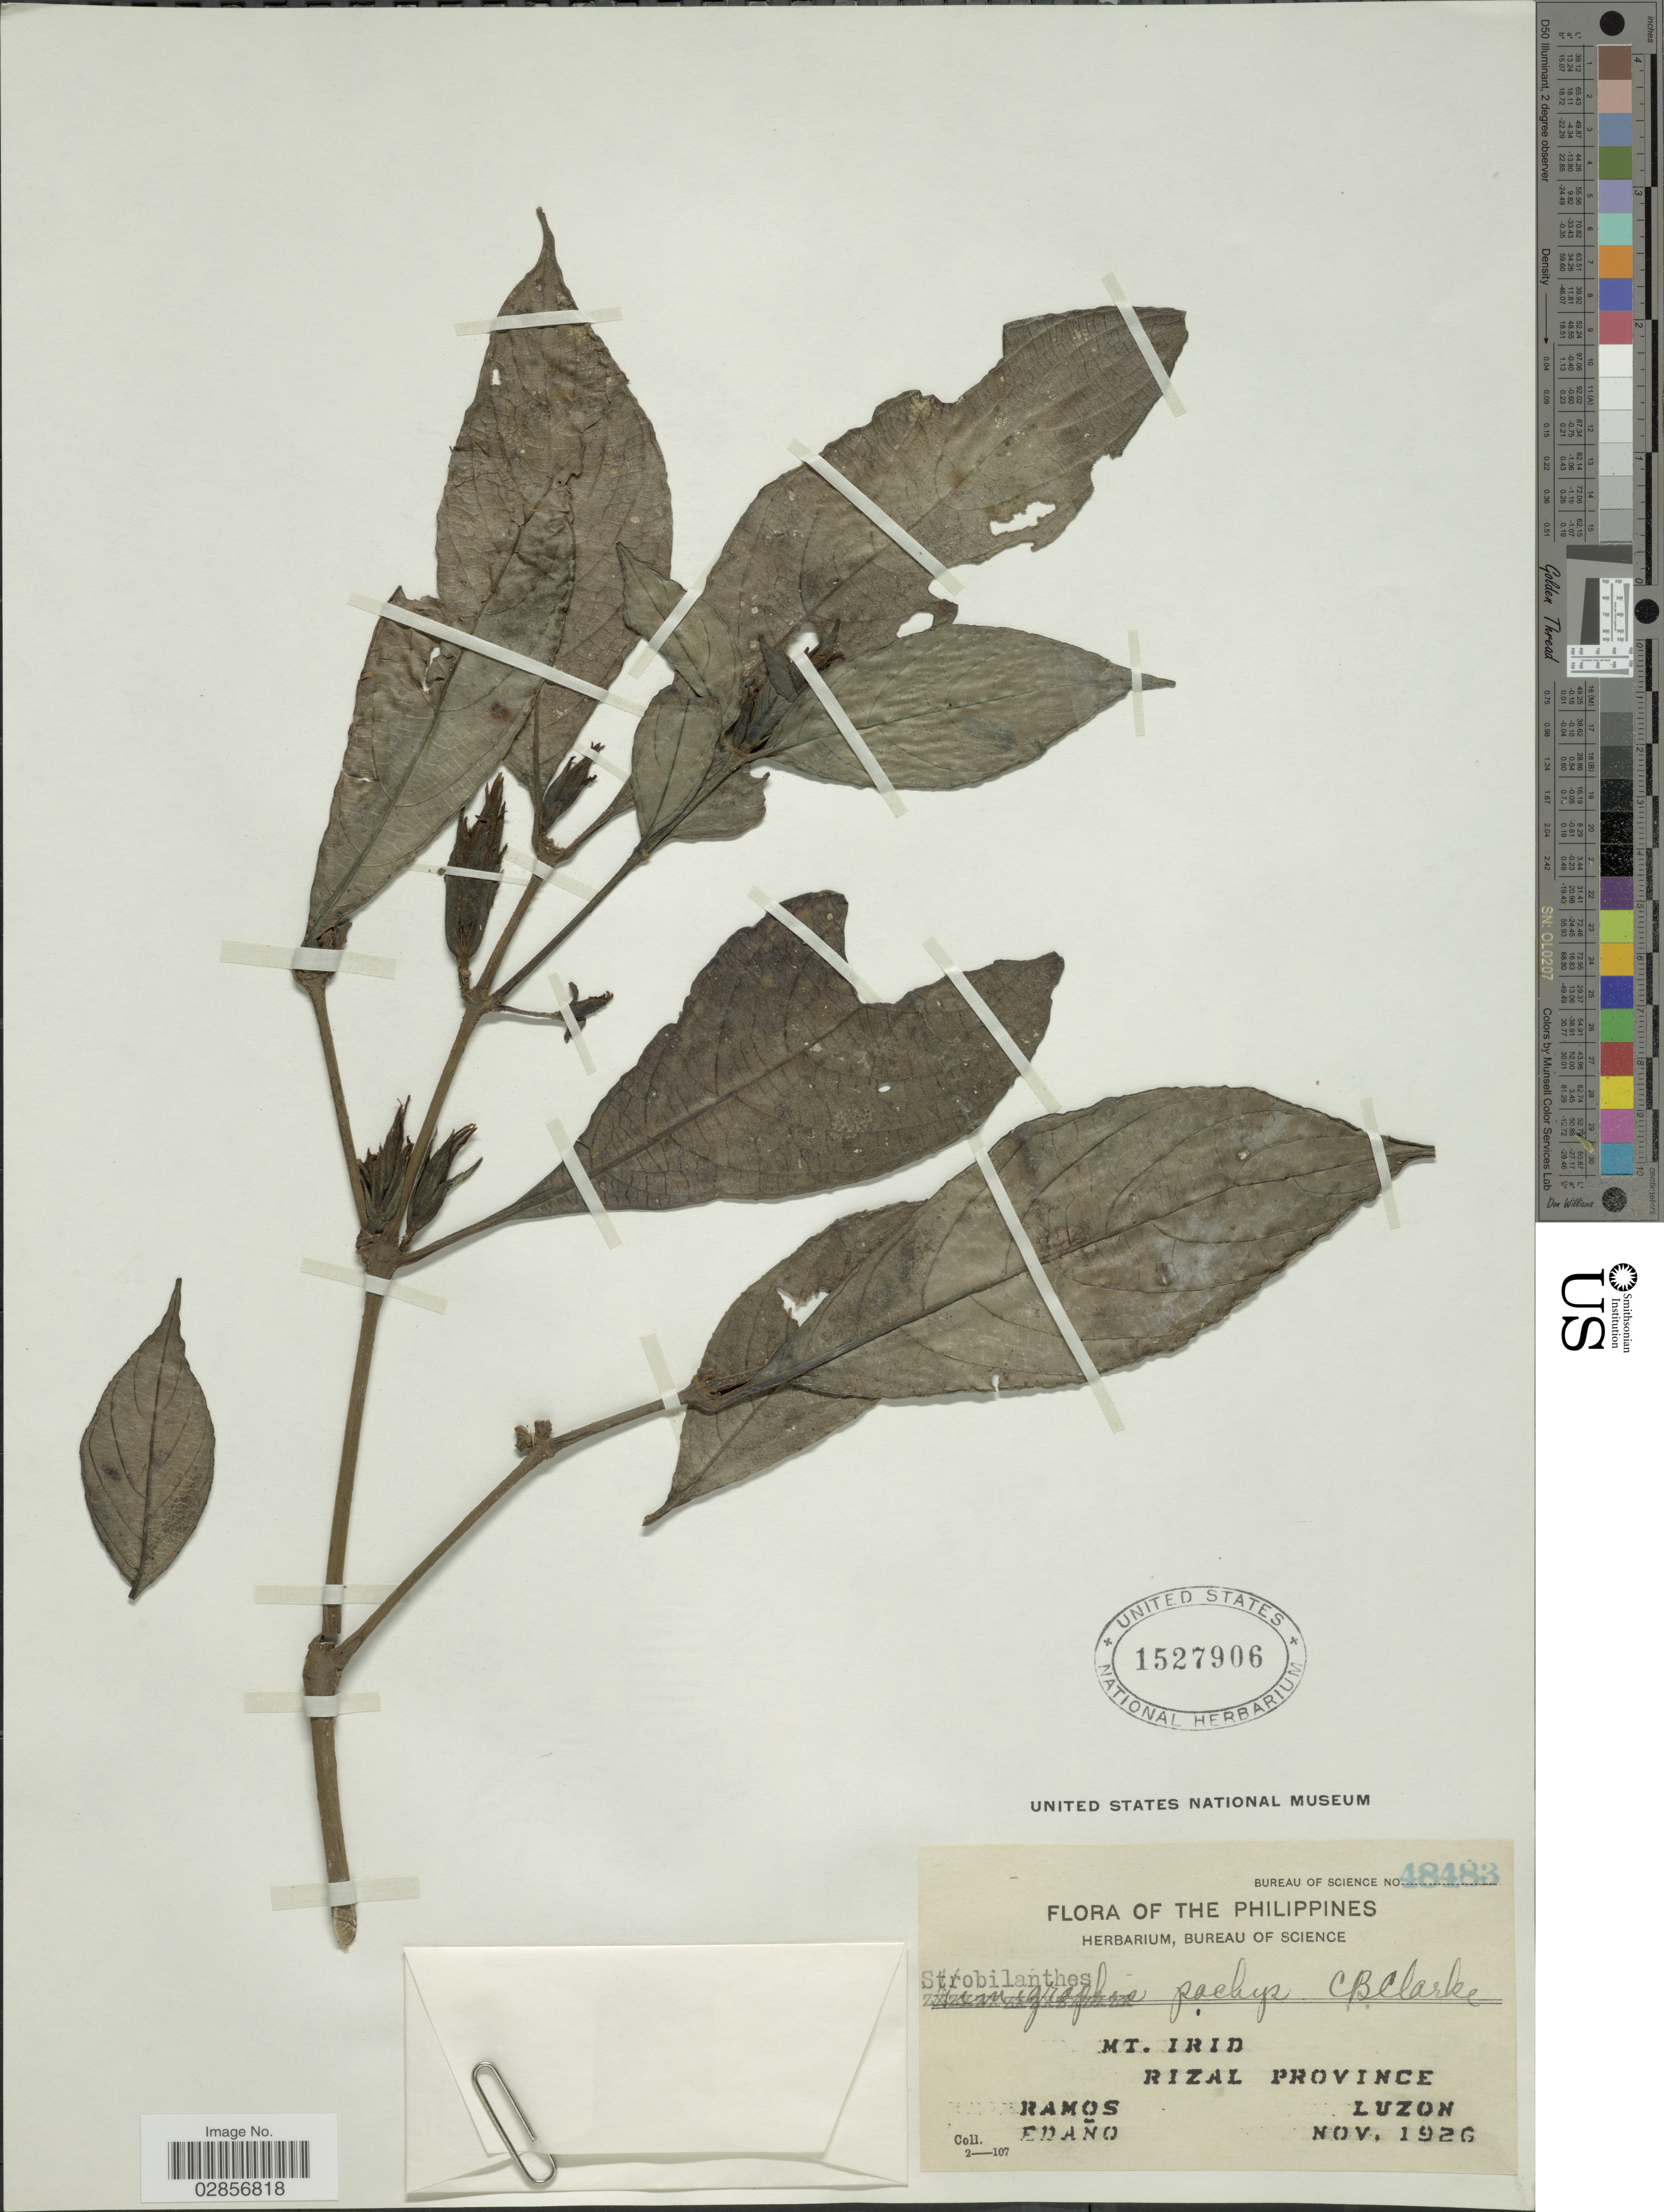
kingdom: Plantae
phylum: Tracheophyta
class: Magnoliopsida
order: Lamiales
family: Acanthaceae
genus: Strobilanthes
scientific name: Strobilanthes pachys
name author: C.B. Clarke ex Merr.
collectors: -. Ramos & -. Edano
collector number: Bureau of Science 48483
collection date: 1926-11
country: Philippines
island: Luzon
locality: Mt. Irid. Rizal Province. Luzon.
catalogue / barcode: US 1527906